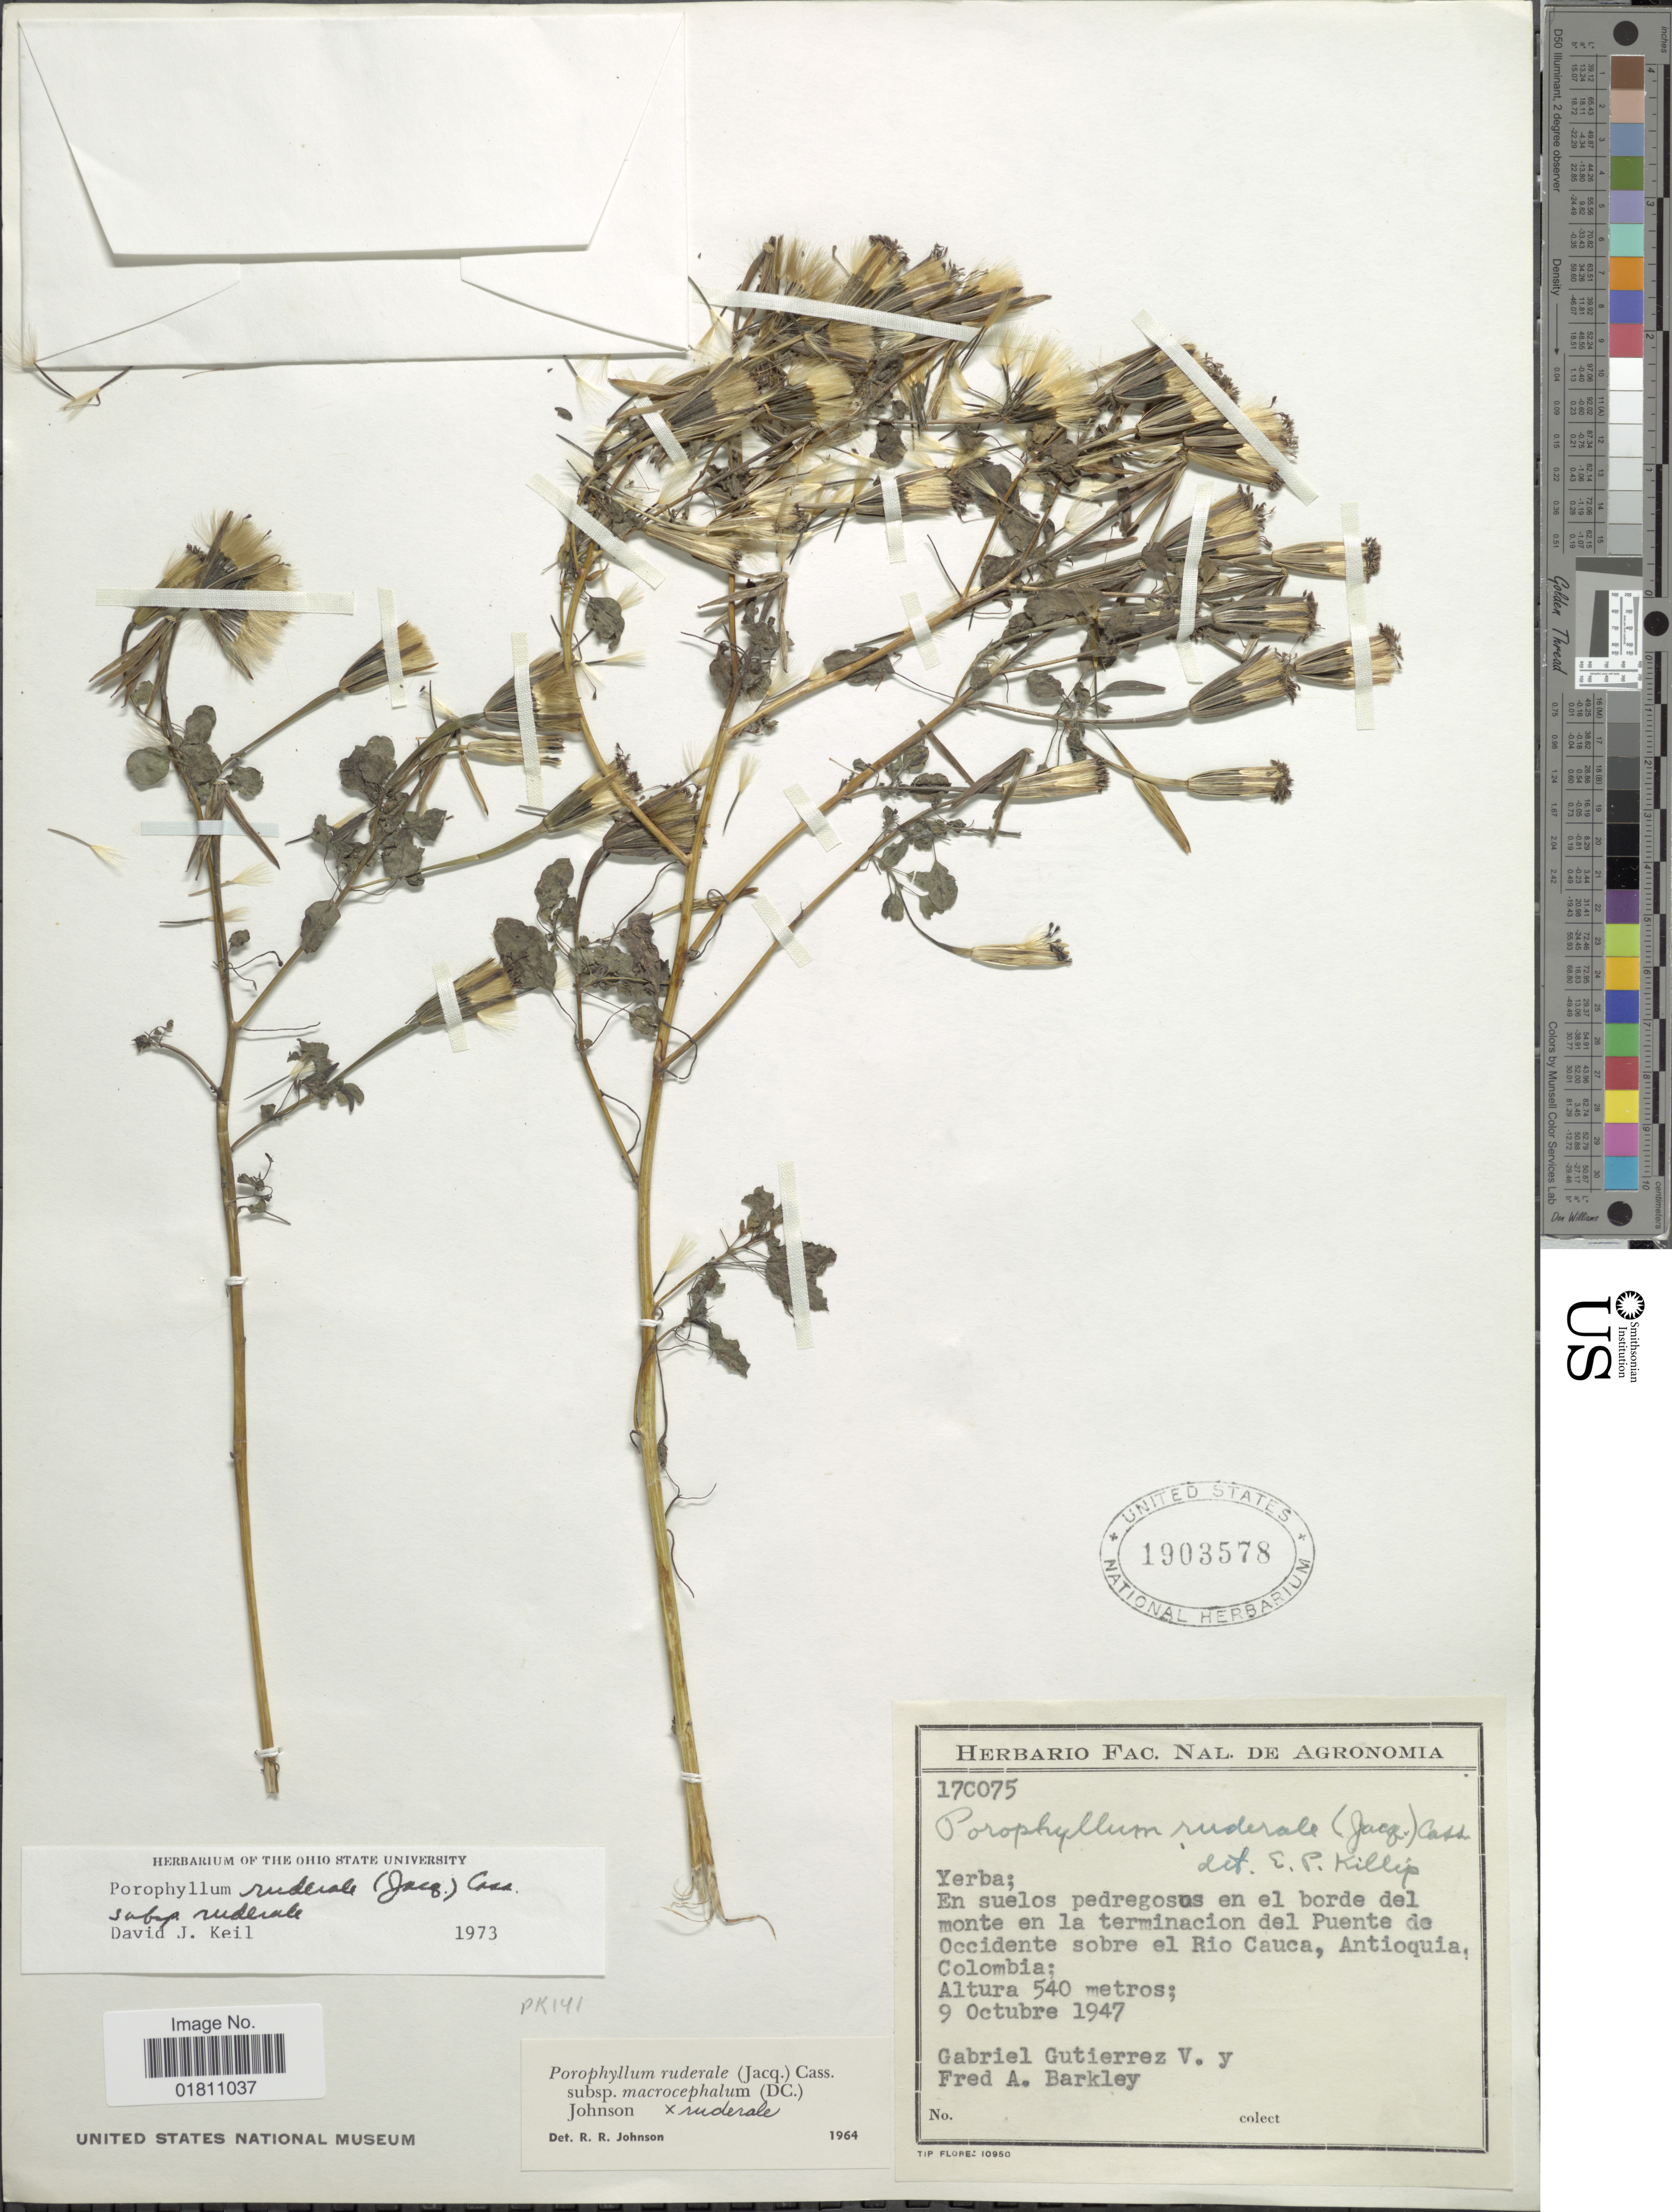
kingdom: Plantae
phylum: Tracheophyta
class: Magnoliopsida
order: Asterales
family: Asteraceae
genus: Porophyllum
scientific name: Porophyllum ruderale subsp. ruderale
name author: (Jacq.) Cass.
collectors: G. Gutiérrez V. & F. A. Barkley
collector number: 17C075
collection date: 1947-10-09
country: Colombia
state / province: Antioquia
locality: En suelos pedregosos en el borde del monte en la terminacion del Puente de Occidente sobre el Rio Cauca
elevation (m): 540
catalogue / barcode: US 1903578